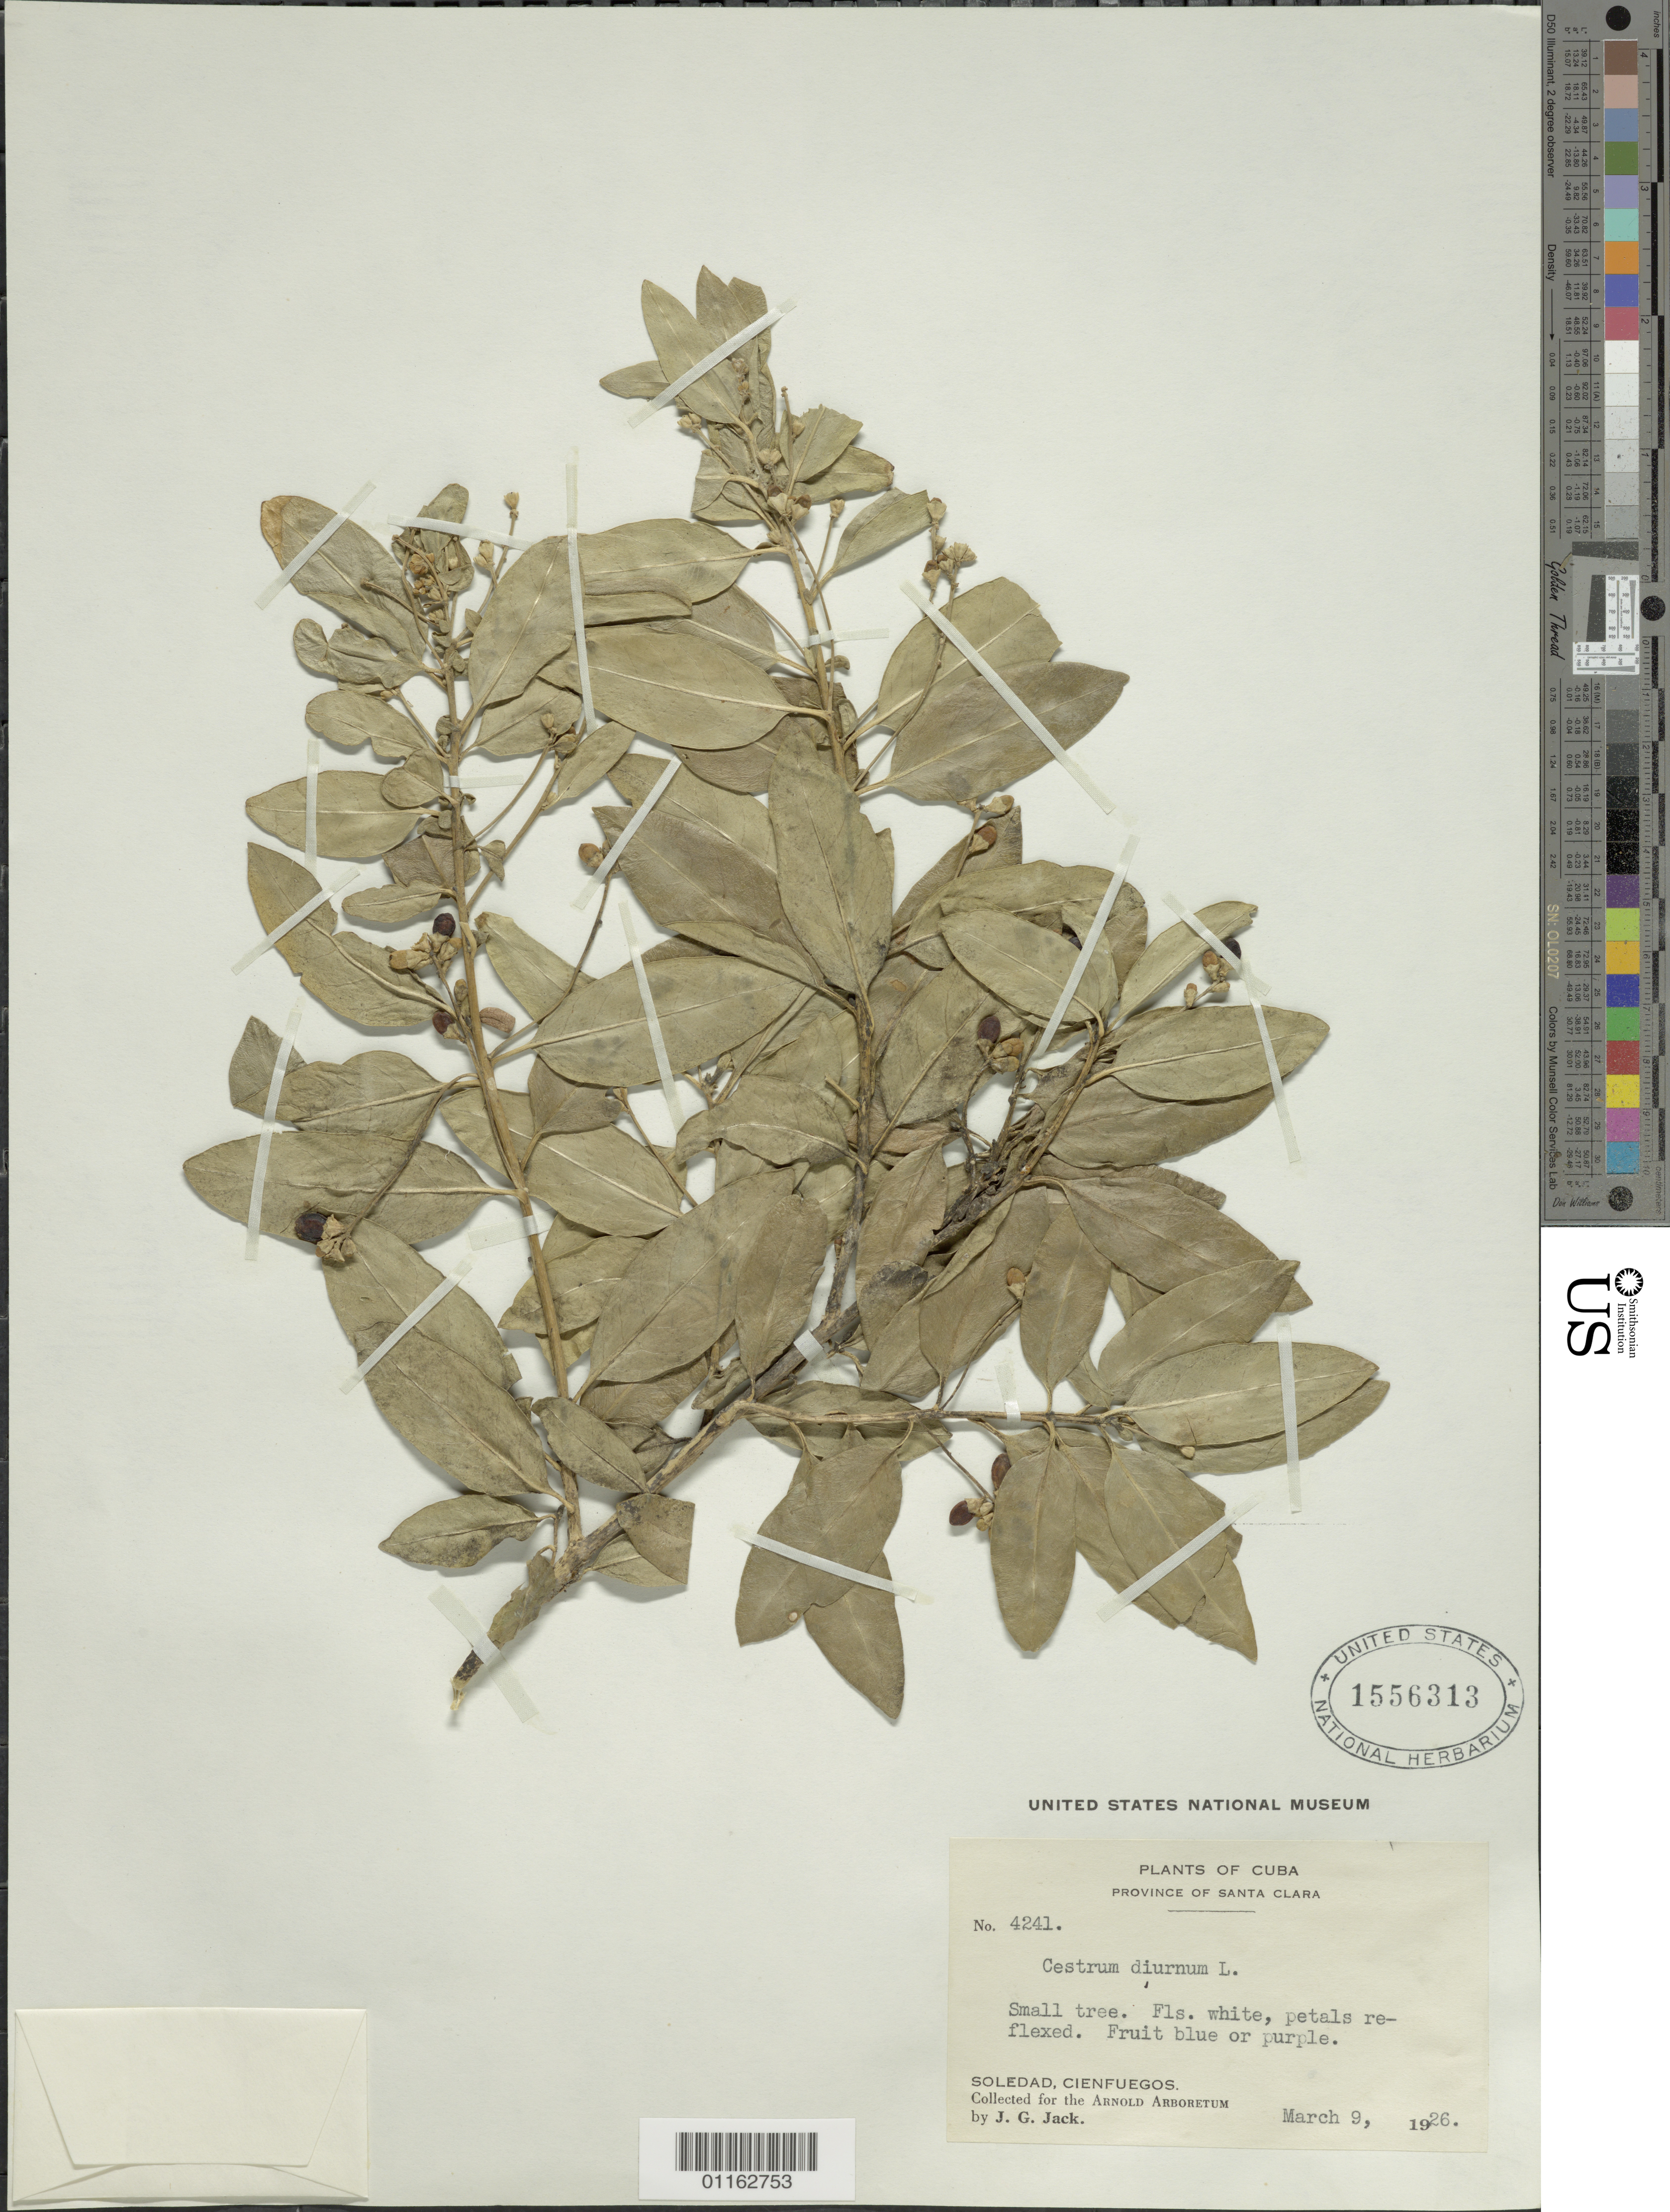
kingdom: Plantae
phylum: Tracheophyta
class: Magnoliopsida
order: Solanales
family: Solanaceae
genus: Cestrum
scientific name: Cestrum diurnum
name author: L.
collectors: J. G. Jack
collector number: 4241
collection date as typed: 09 Mar 1926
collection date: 1926-03-09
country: Cuba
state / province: Villa Clara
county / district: Santa Clara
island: Cuba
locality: Sledad, Cienfuegos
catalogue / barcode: US 1556313